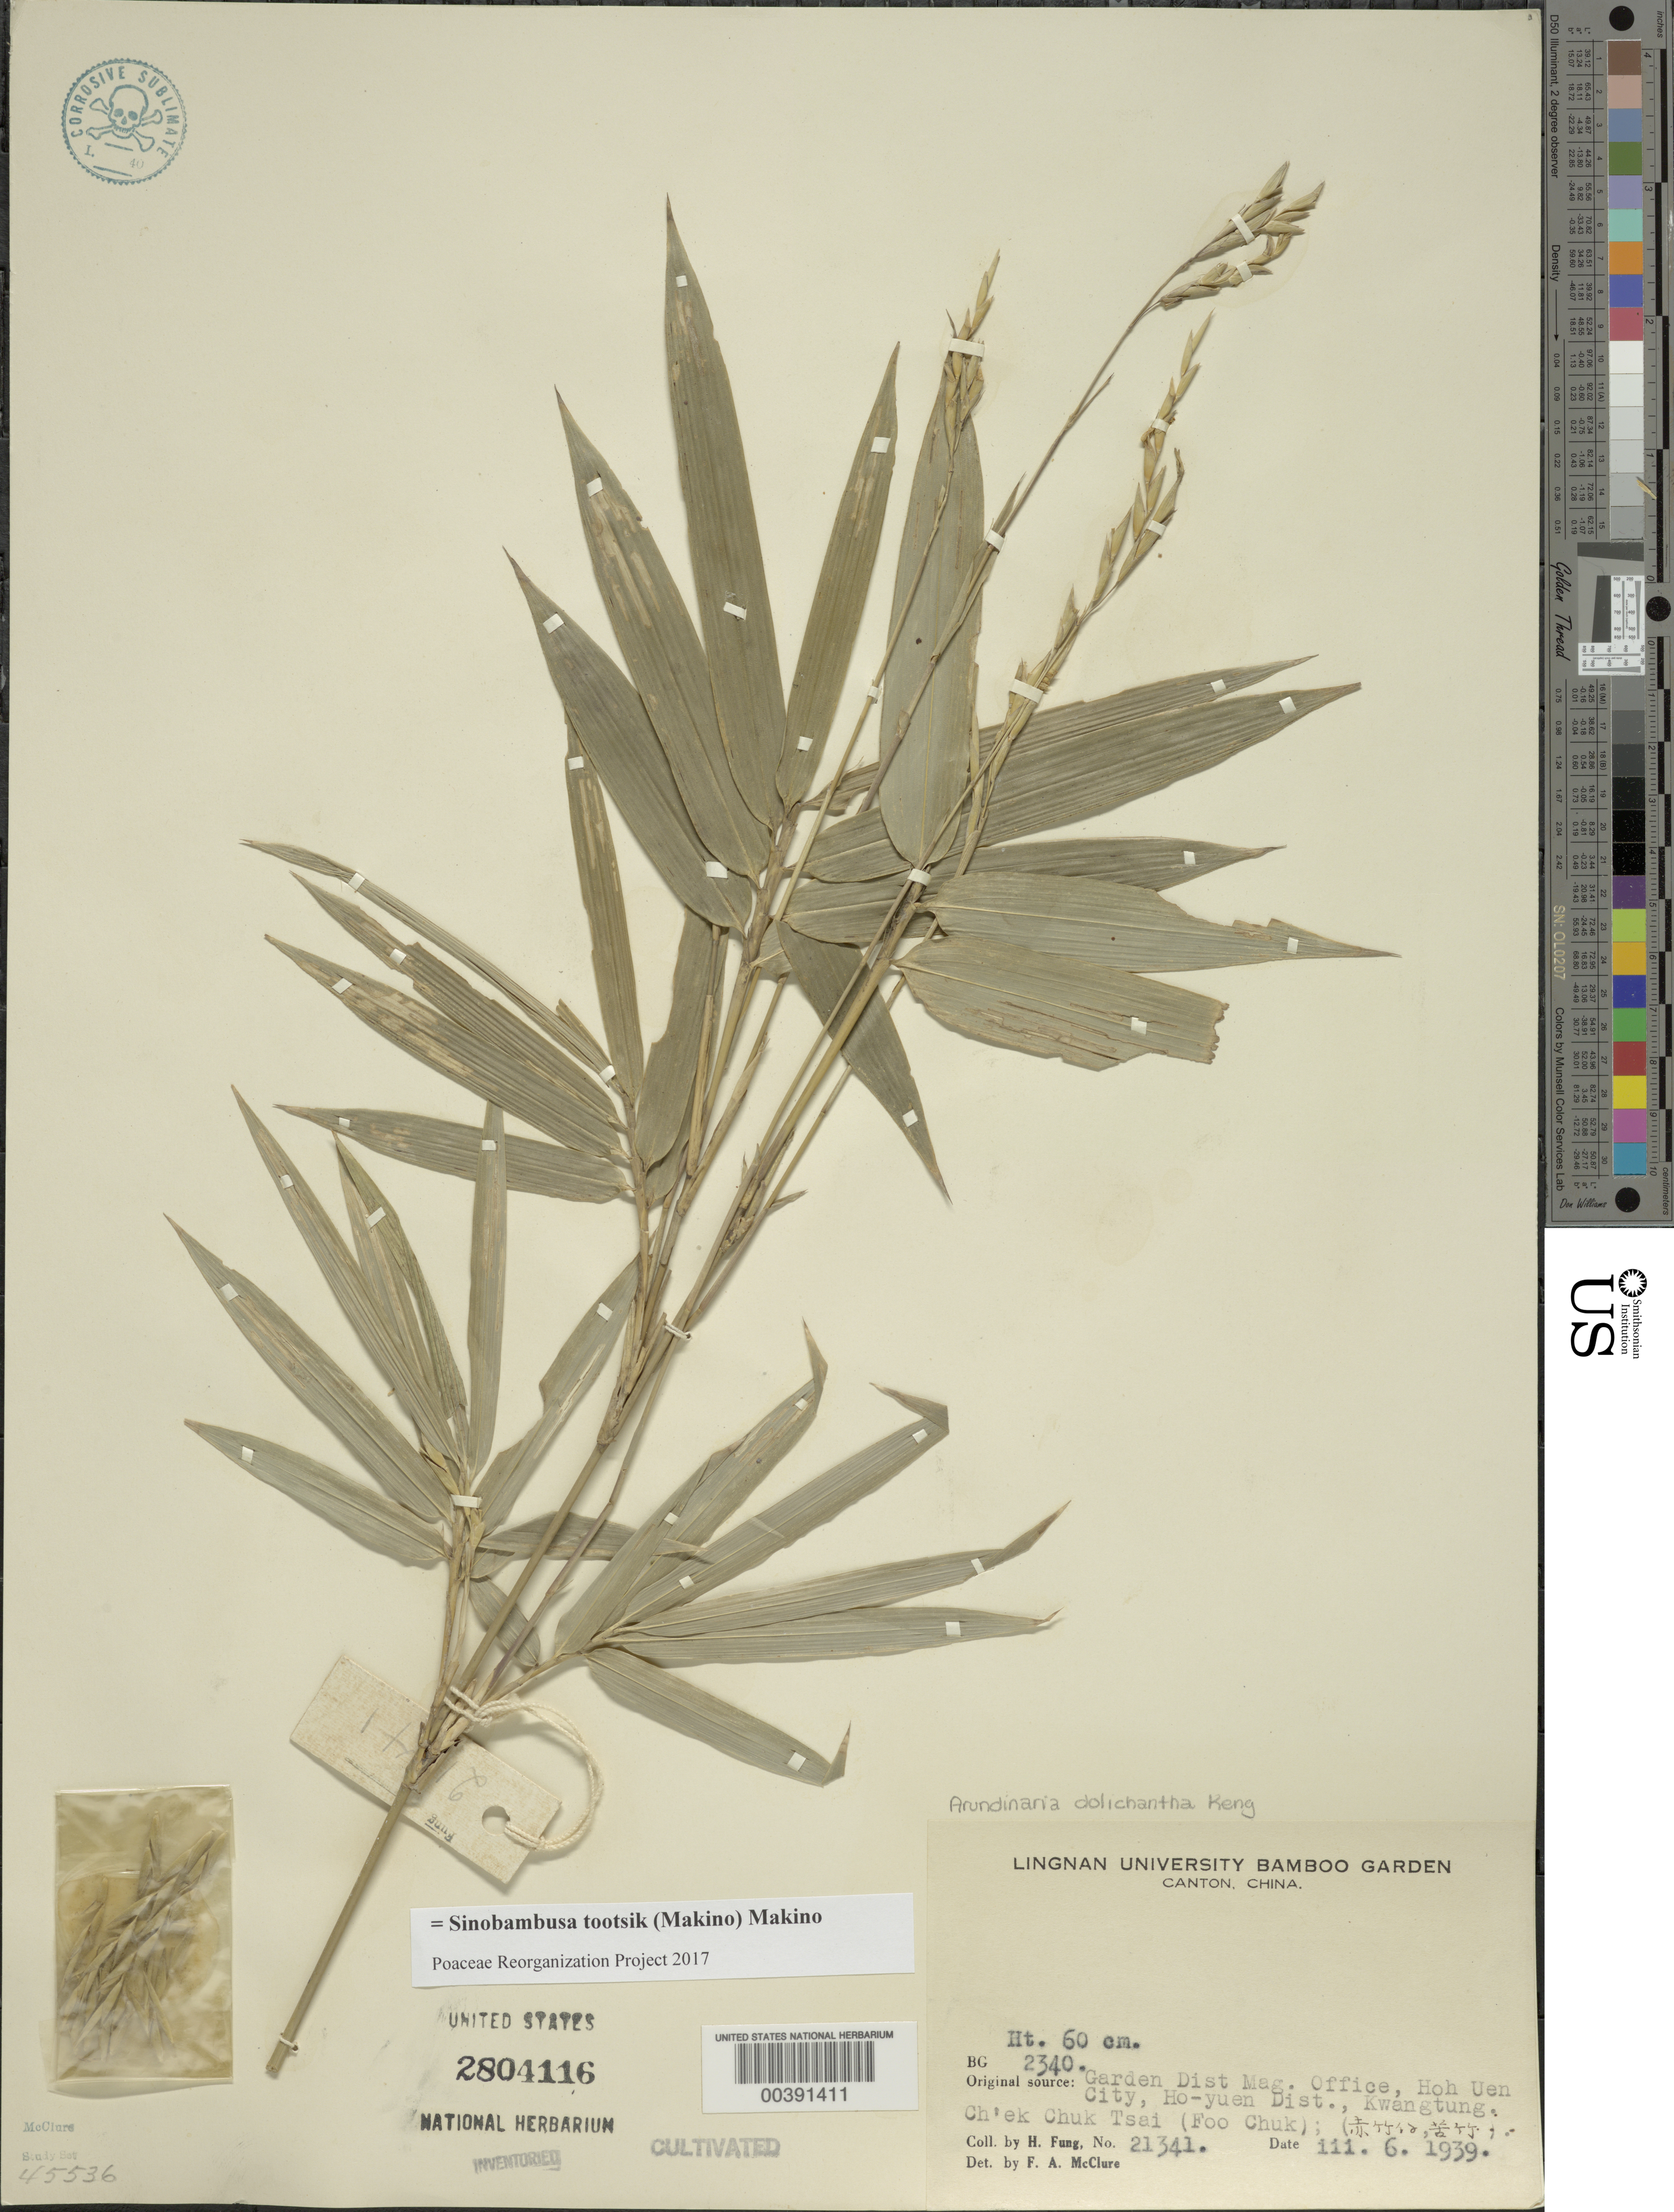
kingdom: Plantae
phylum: Tracheophyta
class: Liliopsida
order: Poales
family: Poaceae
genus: Sinobambusa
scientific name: Sinobambusa tootsik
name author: Makino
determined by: Poaceae Reorganization Project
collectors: H. L. Fung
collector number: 21341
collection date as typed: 06 Mar 1939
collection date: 1939-03-06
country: China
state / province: Guangdong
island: Honam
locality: Lingnan univ. bg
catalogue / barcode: US 2804116